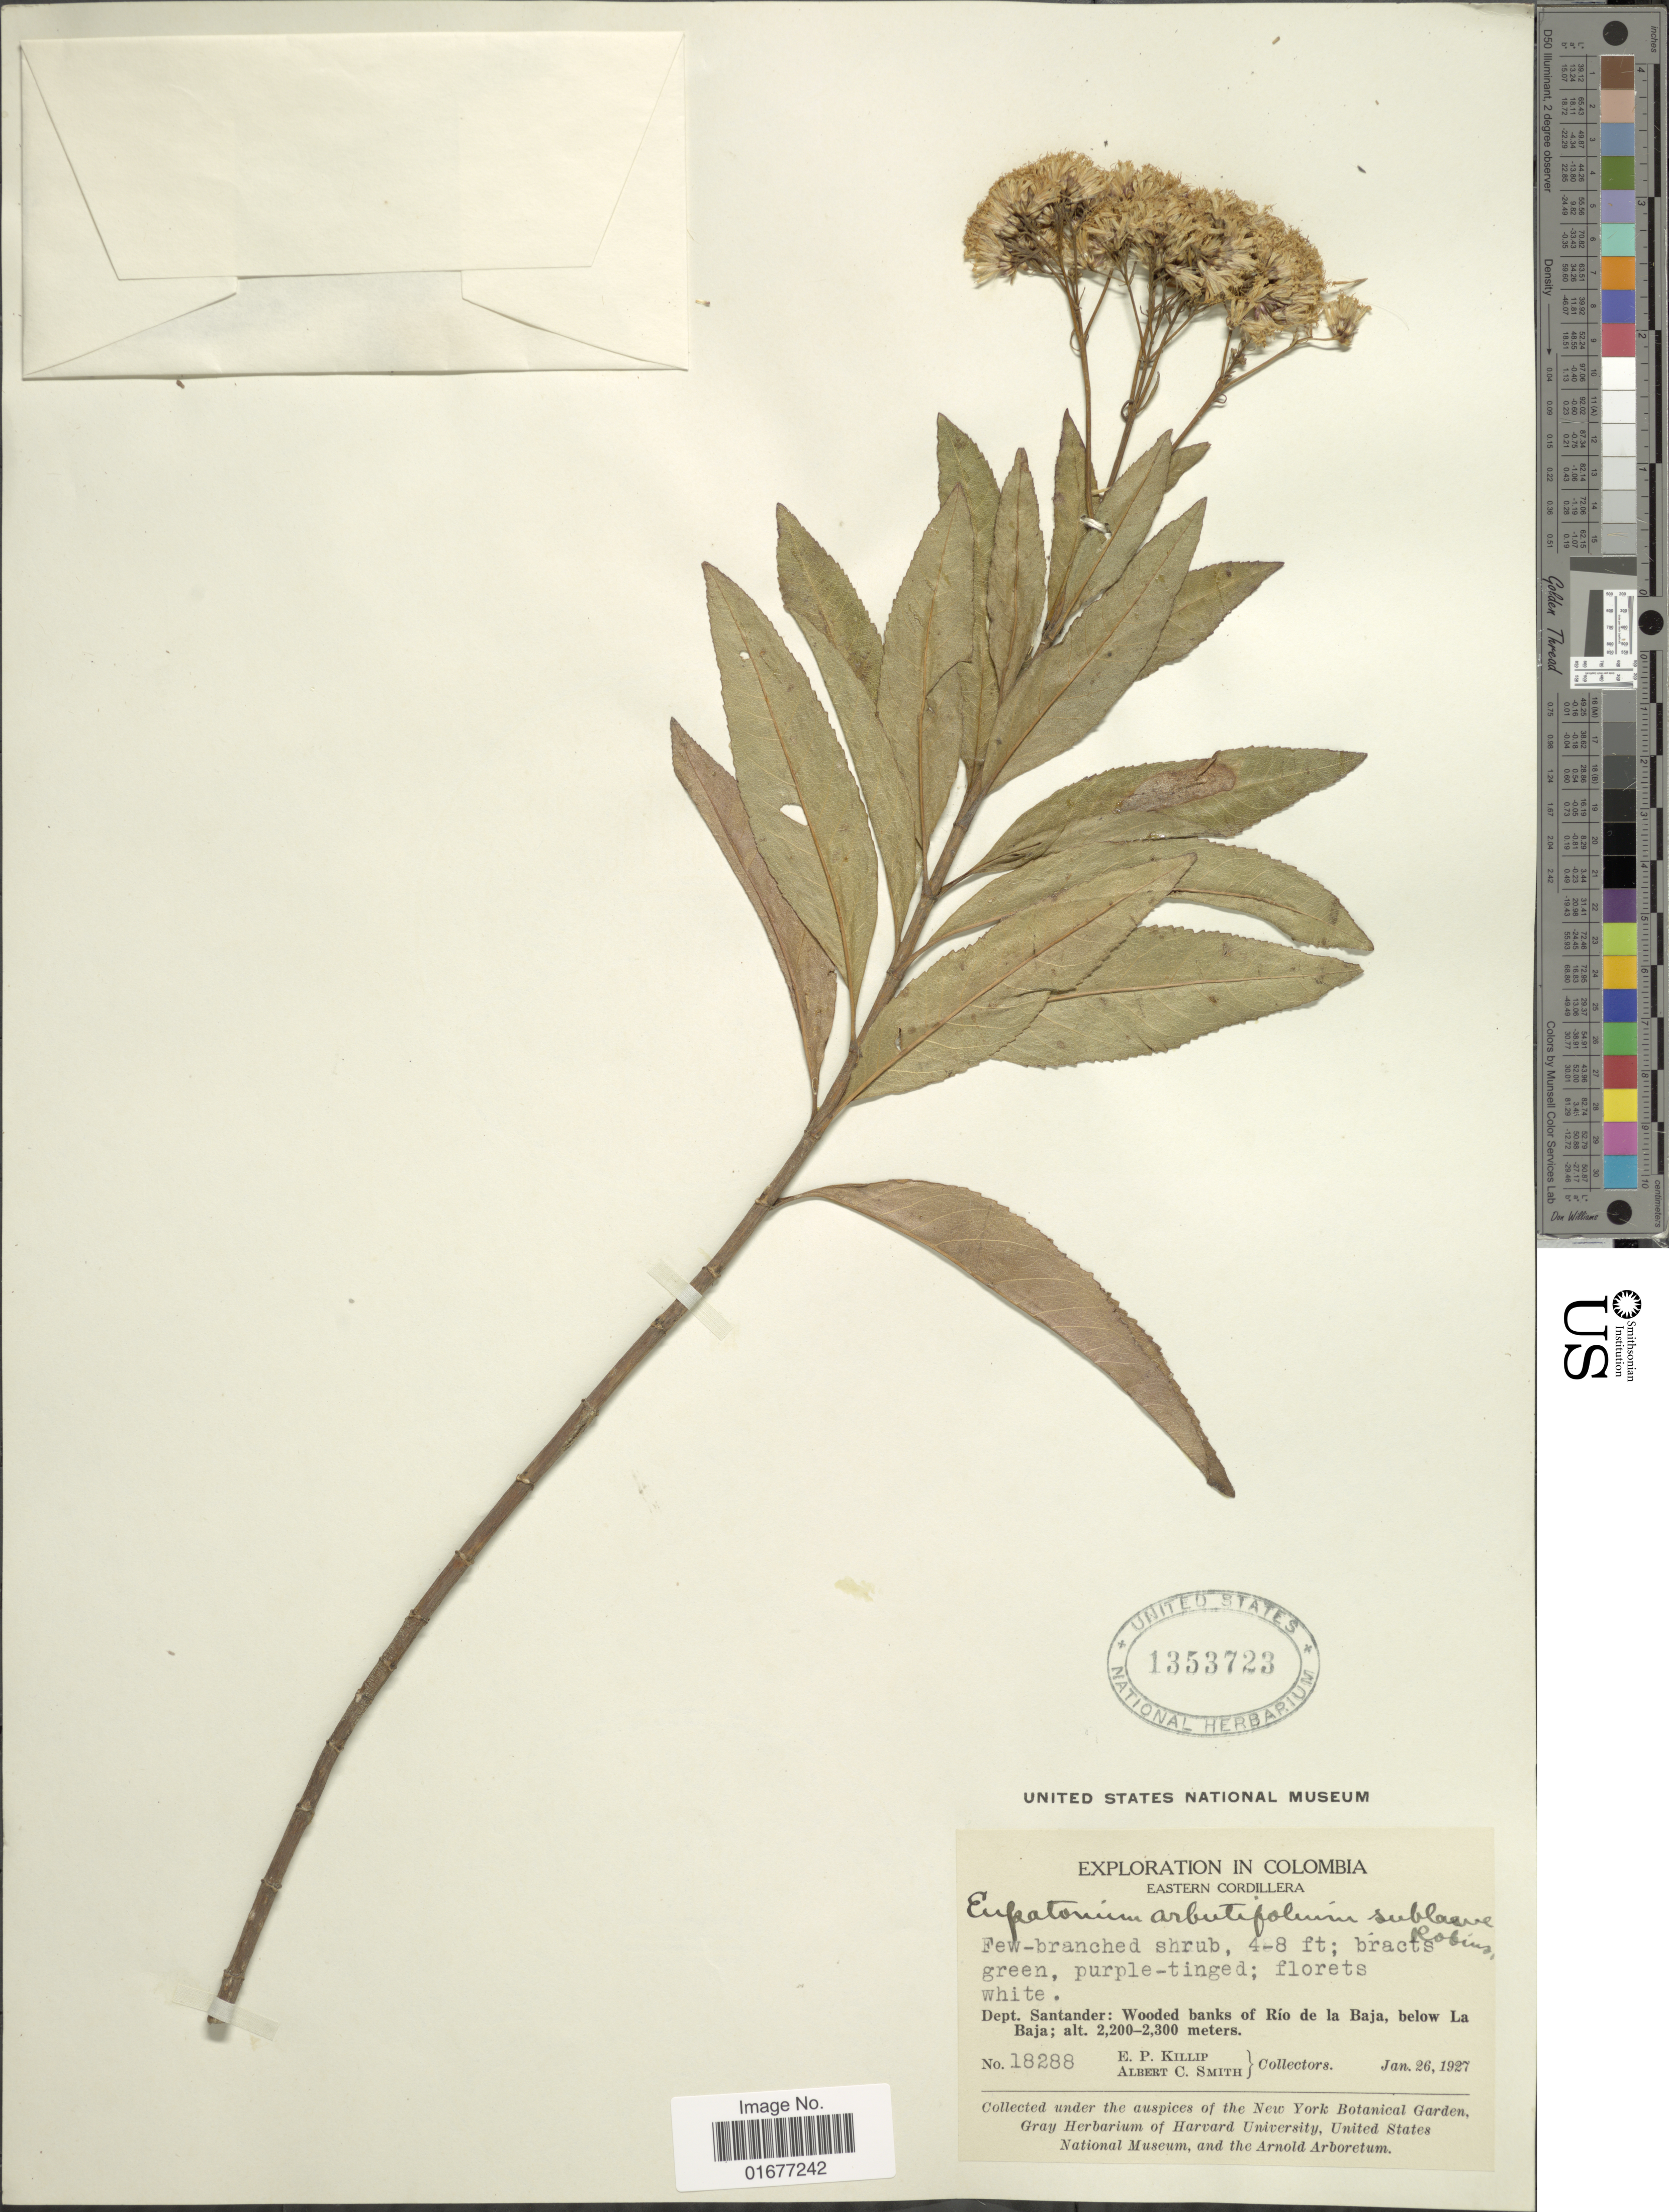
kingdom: Plantae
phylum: Tracheophyta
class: Magnoliopsida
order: Asterales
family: Asteraceae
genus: Ageratina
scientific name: Ageratina arbutifolia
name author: (Benth.) R.M. King & H. Rob.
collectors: E. P. Killip & A. C. Smith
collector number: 18288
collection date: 1927-01-26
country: Colombia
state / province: Santander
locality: Wooded banks of Rio de la Baja, below La Baja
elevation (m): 2200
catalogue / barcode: US 1353723